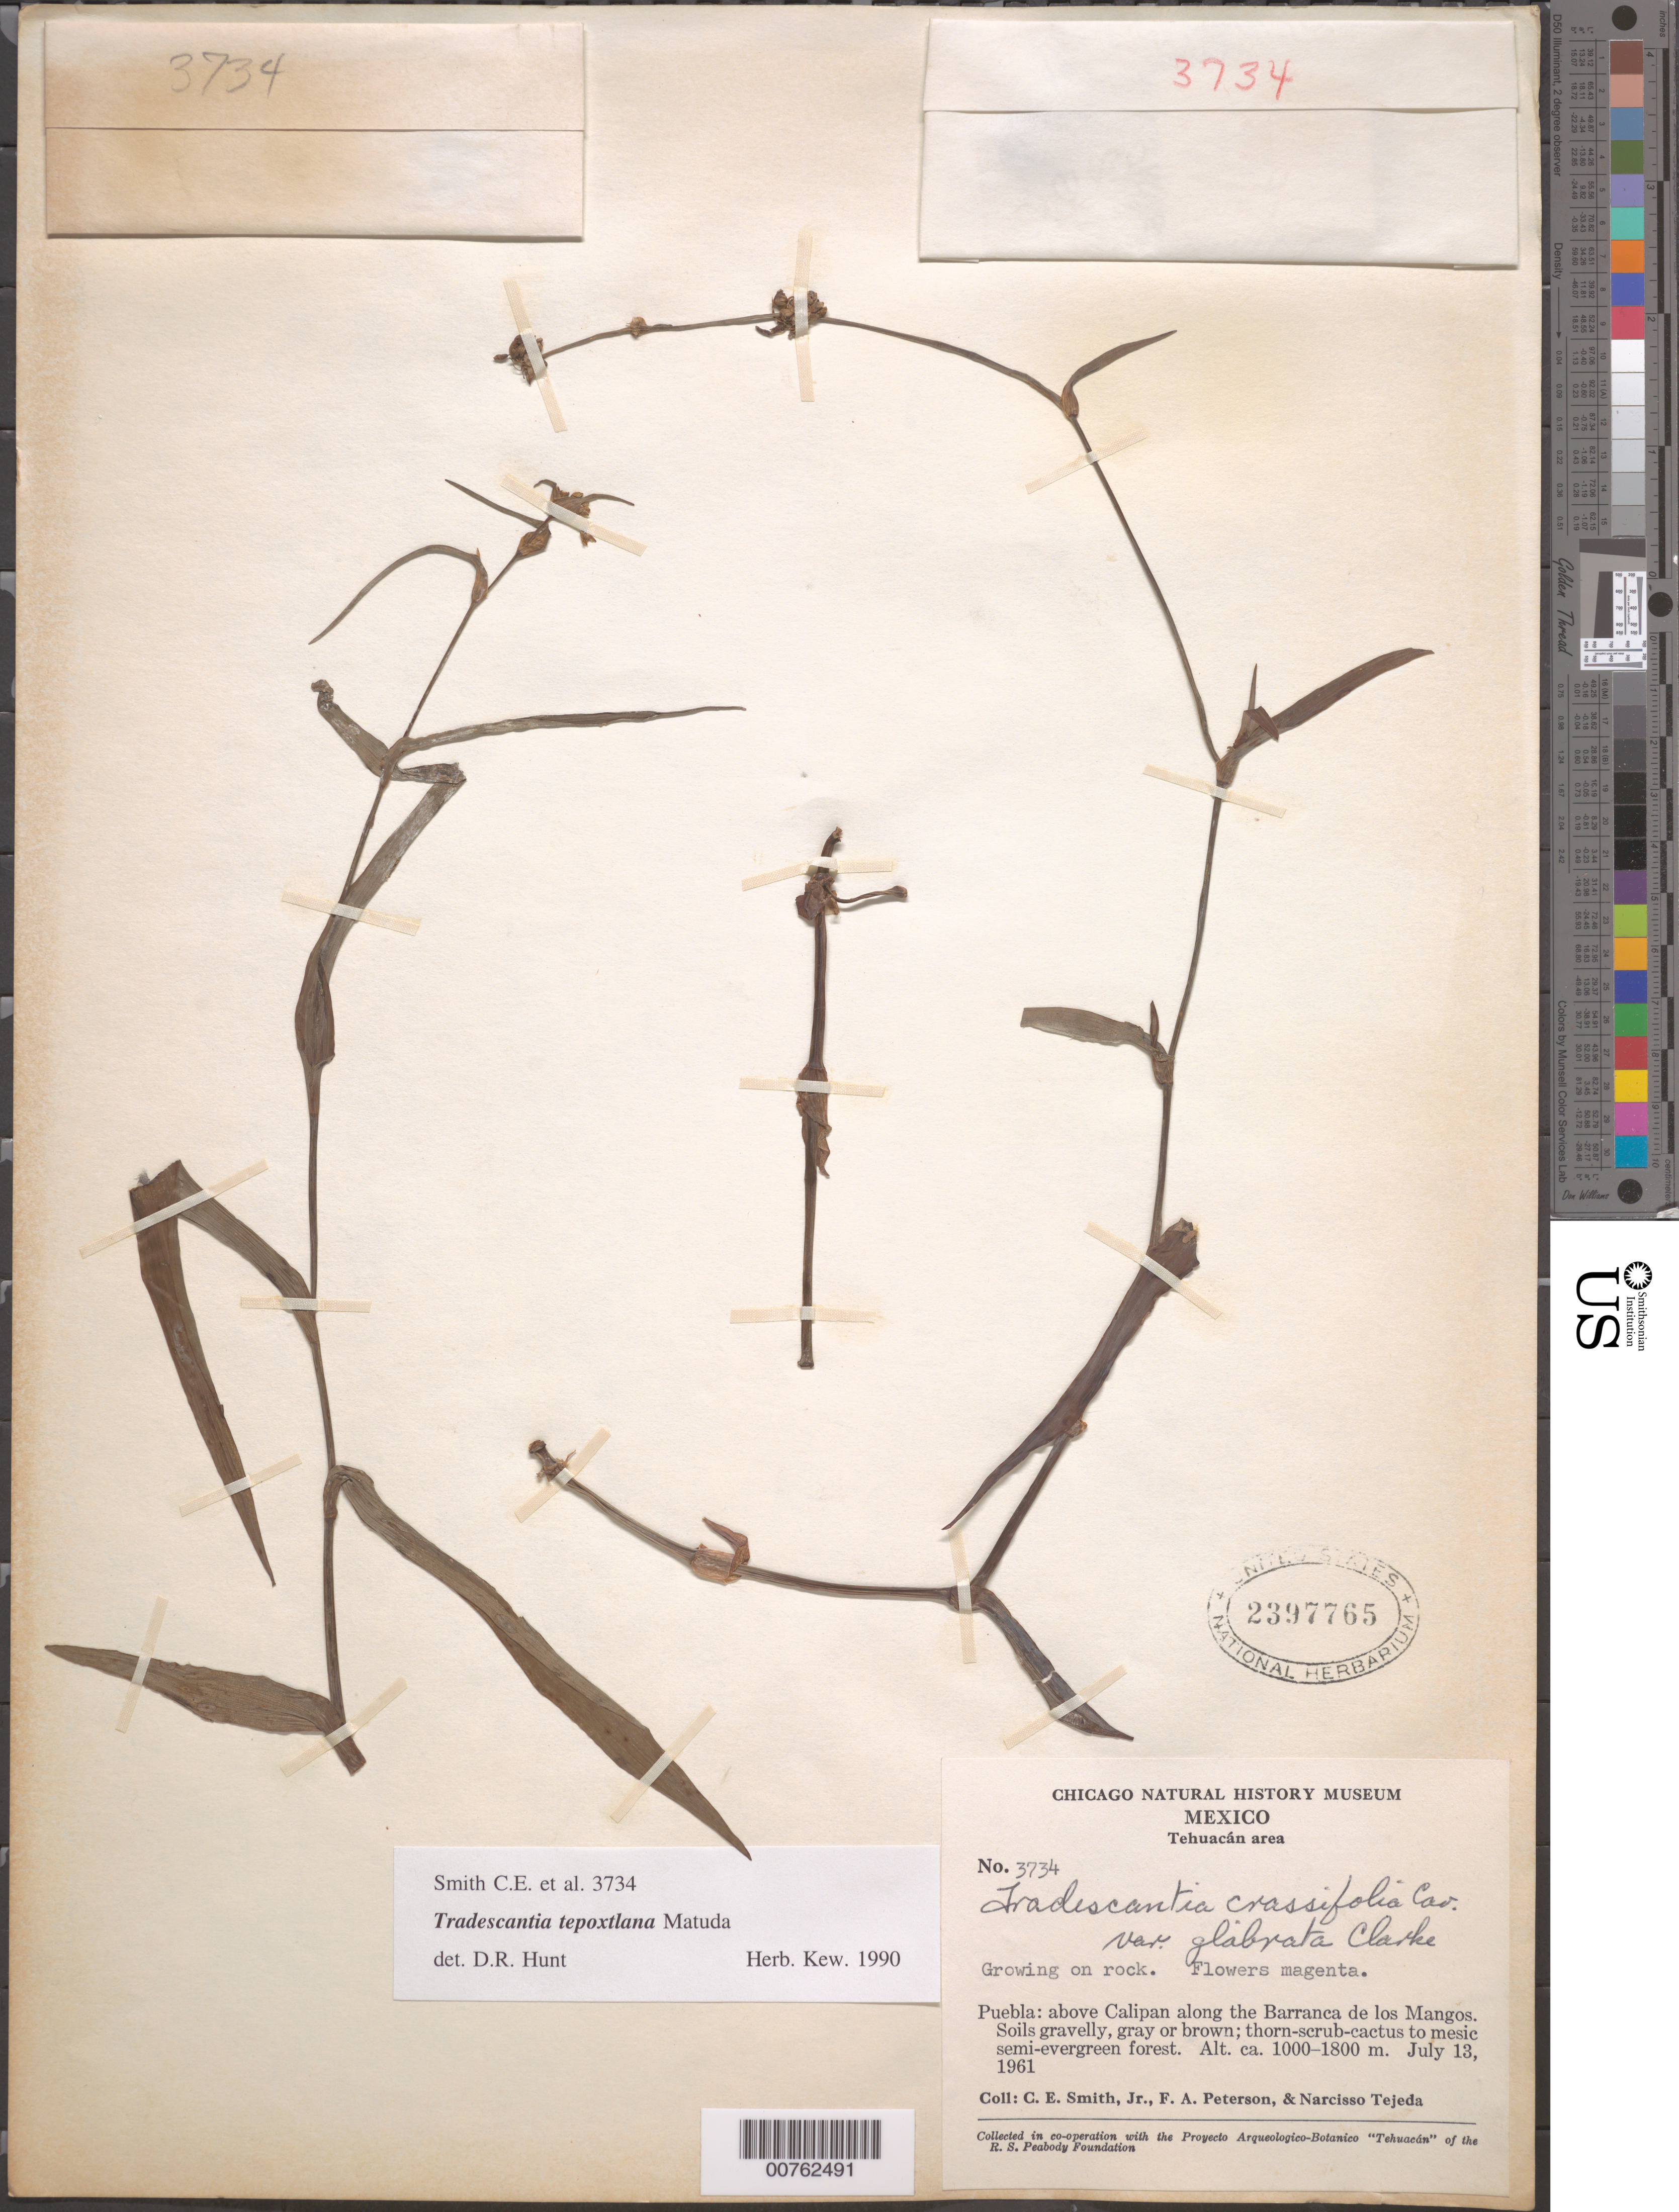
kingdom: Plantae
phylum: Tracheophyta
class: Liliopsida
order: Commelinales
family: Commelinaceae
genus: Tradescantia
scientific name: Tradescantia tepoxtlana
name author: Matuda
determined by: Hunt, D. R.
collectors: C. E. Smith Jr. et al.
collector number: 3734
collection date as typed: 13 Jul 1961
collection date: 1961-07-13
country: Mexico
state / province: Puebla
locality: Puebla: above Calipan along the Barranca de los Mangos.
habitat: Soils gravelly, gray or brown; thorn-scrub-cactus to mesic semi-evergreen forest.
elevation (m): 1000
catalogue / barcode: US 2397765